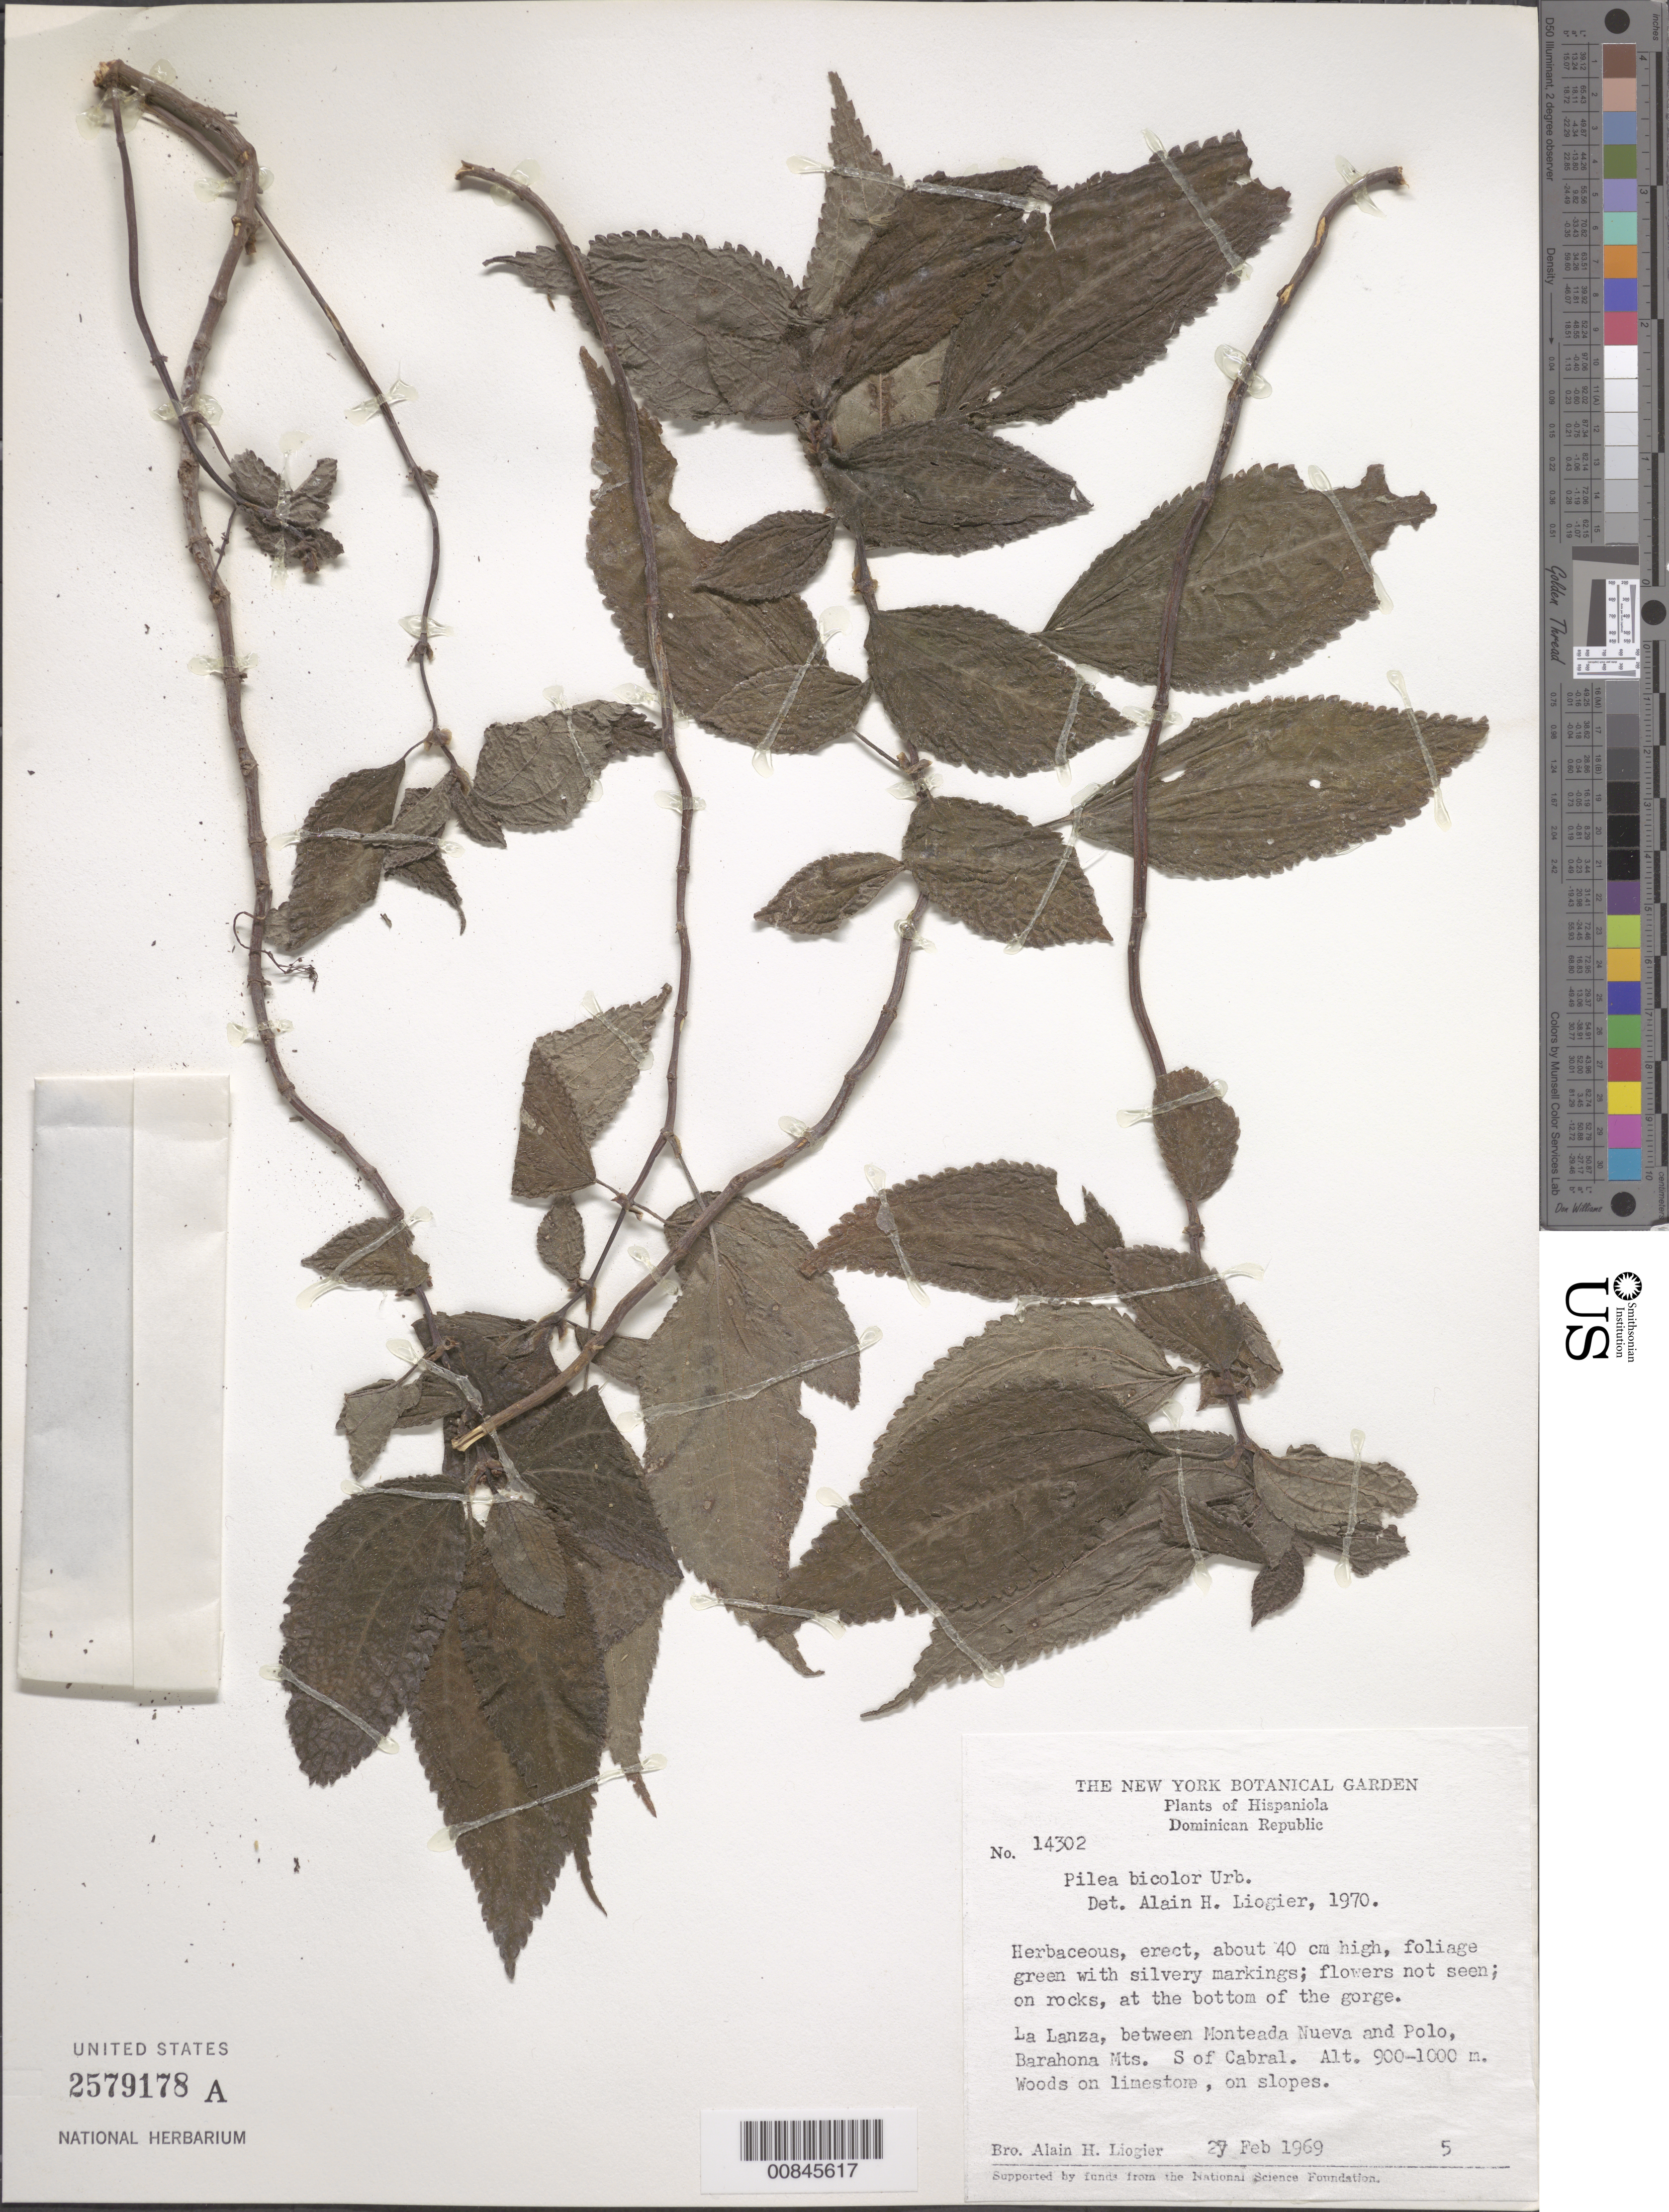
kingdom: Plantae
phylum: Tracheophyta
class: Magnoliopsida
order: Rosales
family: Urticaceae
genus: Pilea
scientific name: Pilea bicolor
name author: Urb.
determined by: Liogier, Alain H.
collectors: A. H. Liogier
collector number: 14302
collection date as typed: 27 Feb 1969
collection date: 1969-02-27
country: Dominican Republic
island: Hispaniola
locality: La Lanza, between Monteada Nueva and Polo, Barahona Mts. S of Cabral.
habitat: On rocks at the bottom of the gorge. Woods on limestone, on slopes.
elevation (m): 900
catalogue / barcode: US 2579178A